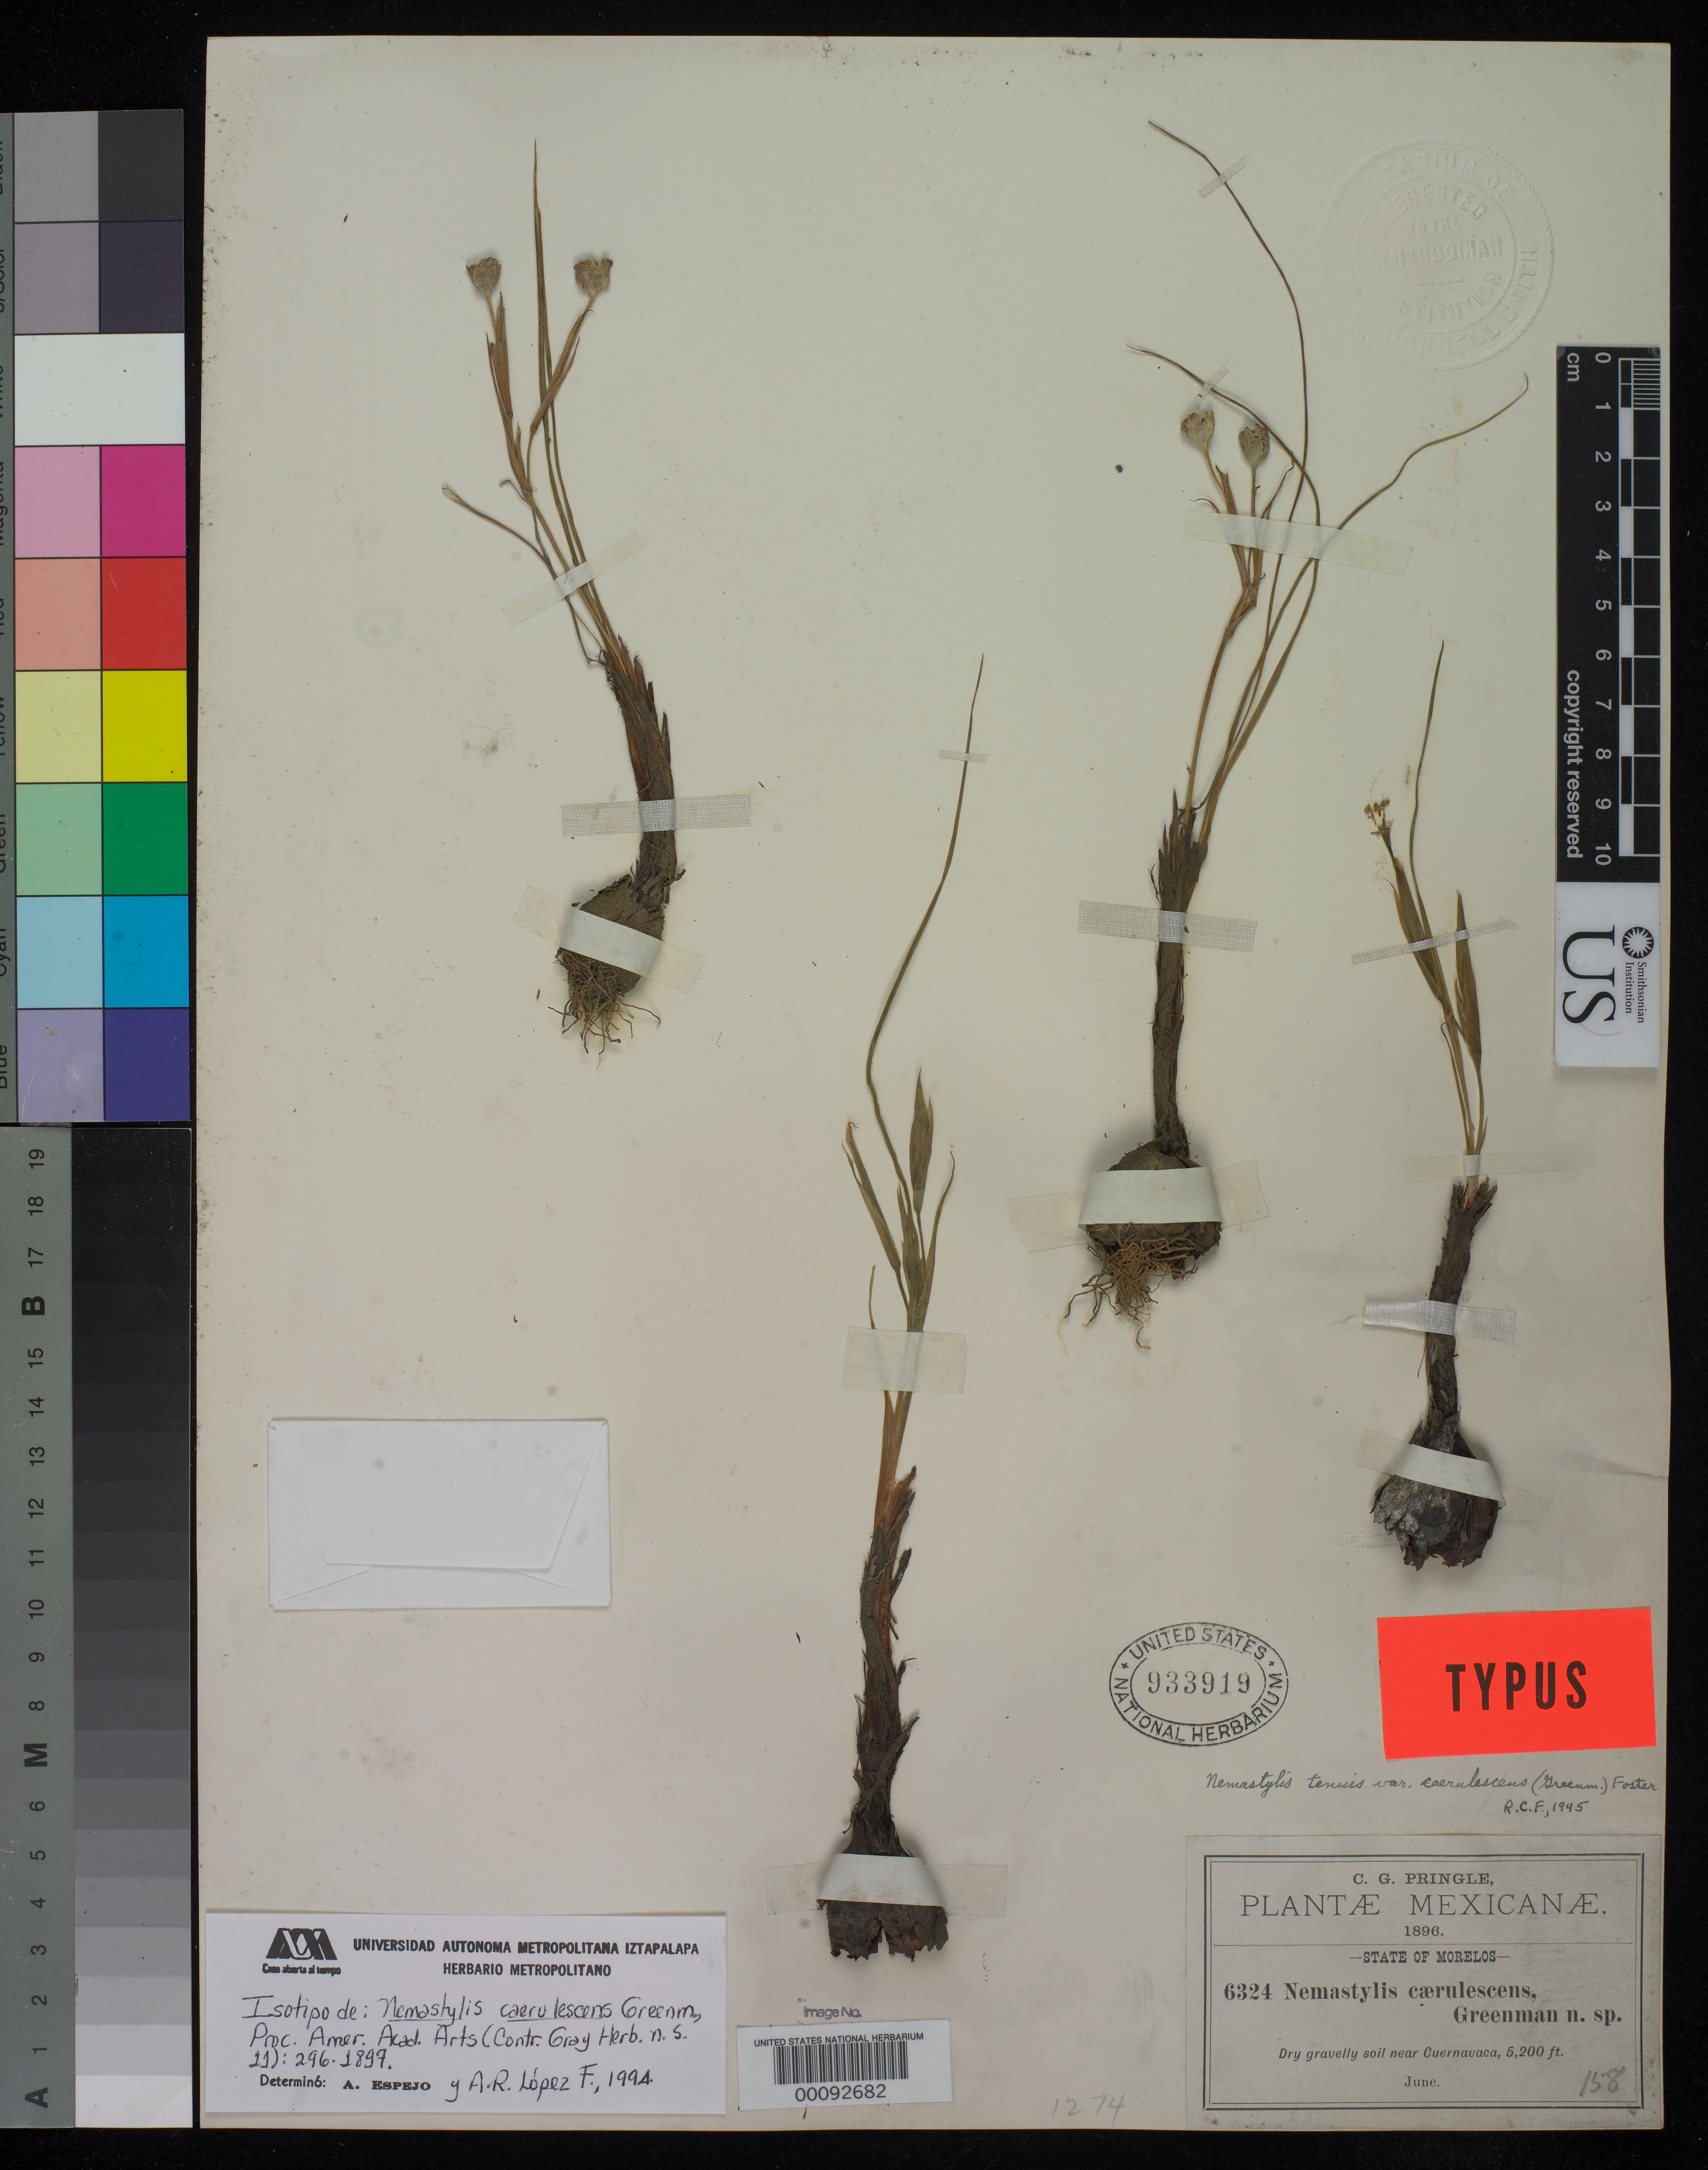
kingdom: Plantae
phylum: Tracheophyta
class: Liliopsida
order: Asparagales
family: Iridaceae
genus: Nemastylis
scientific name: Nemastylis caerulescens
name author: Greenm.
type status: Isotype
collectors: C. G. Pringle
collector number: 6324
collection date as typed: Jun 1896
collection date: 1896-06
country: Mexico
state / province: Morelos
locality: Near Cuernavaca.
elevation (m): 1600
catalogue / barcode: US 933919